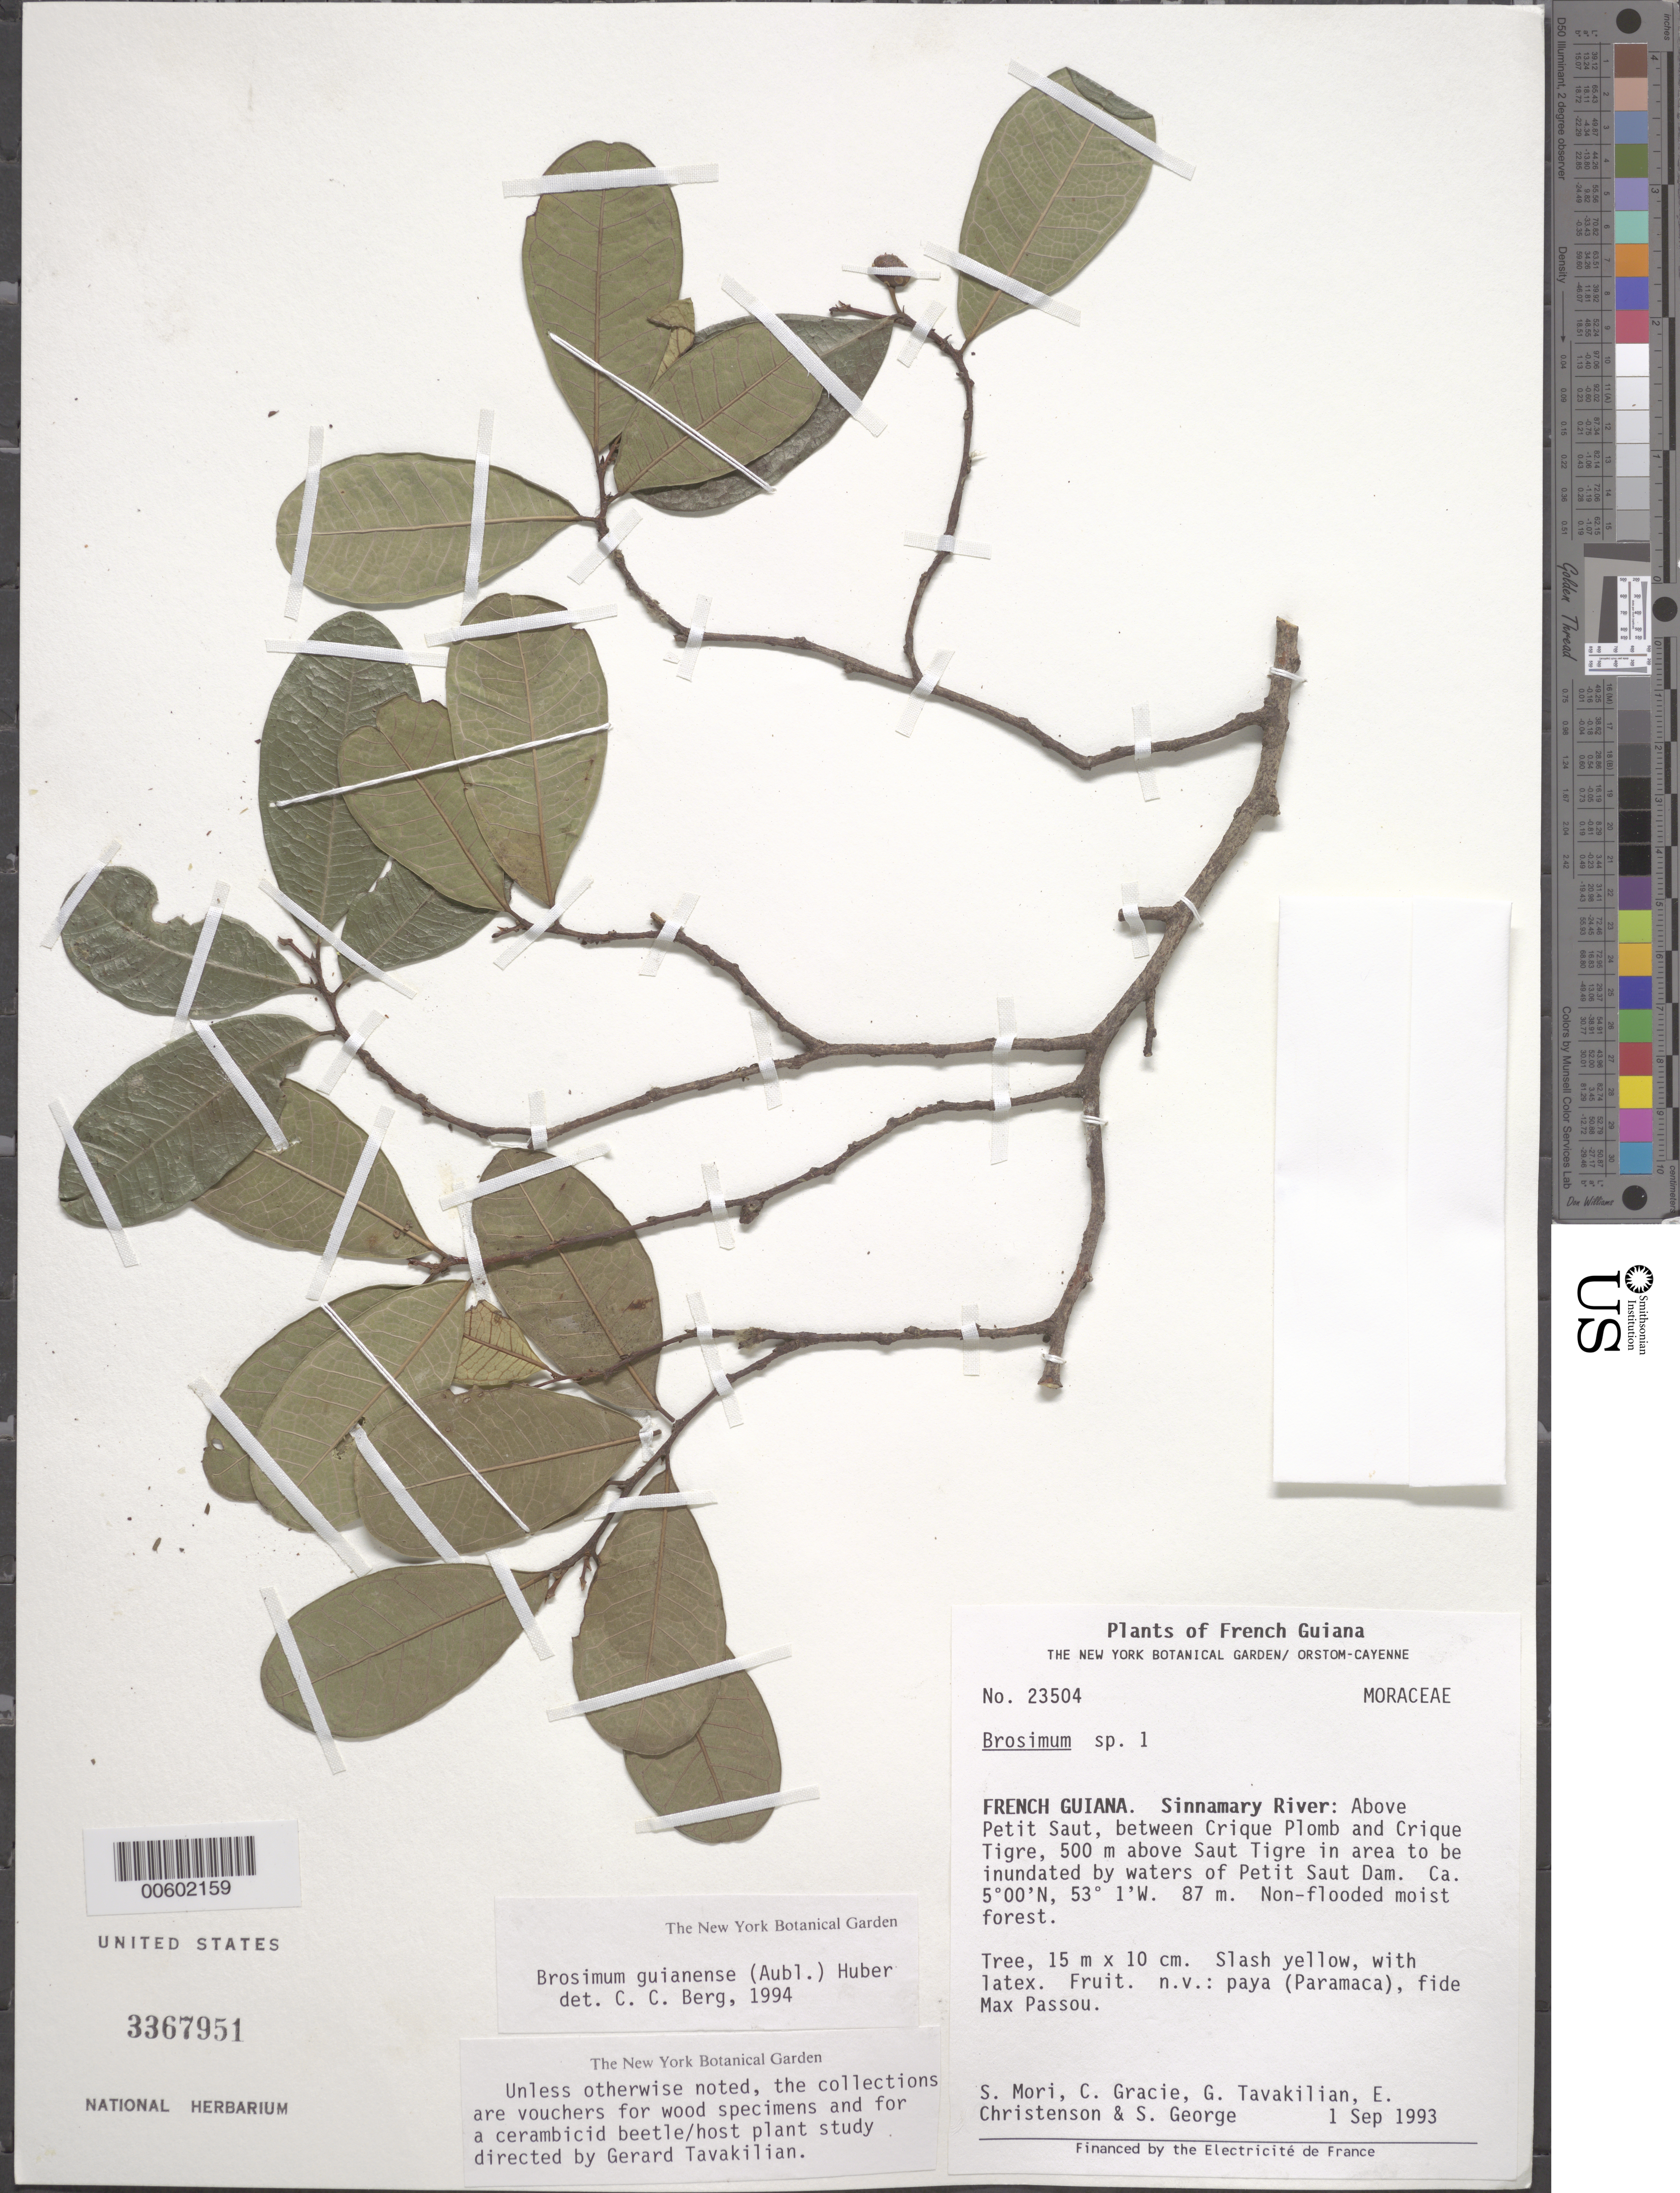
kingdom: Plantae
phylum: Tracheophyta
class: Magnoliopsida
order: Rosales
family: Moraceae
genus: Brosimum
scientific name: Brosimum guianense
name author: (Aubl.) Huber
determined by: Berg, C. C.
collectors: S. Mori, C. A. Gracie, G. Tavakilian, E. Christenson & S. George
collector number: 23504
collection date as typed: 1-Sep-93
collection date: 1993-09-01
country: French Guiana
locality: Sinnamary River, above Petit Saut, between Crique Plomb and Crique Tigre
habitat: Non-flooded moist forest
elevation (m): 87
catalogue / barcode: US 3367951